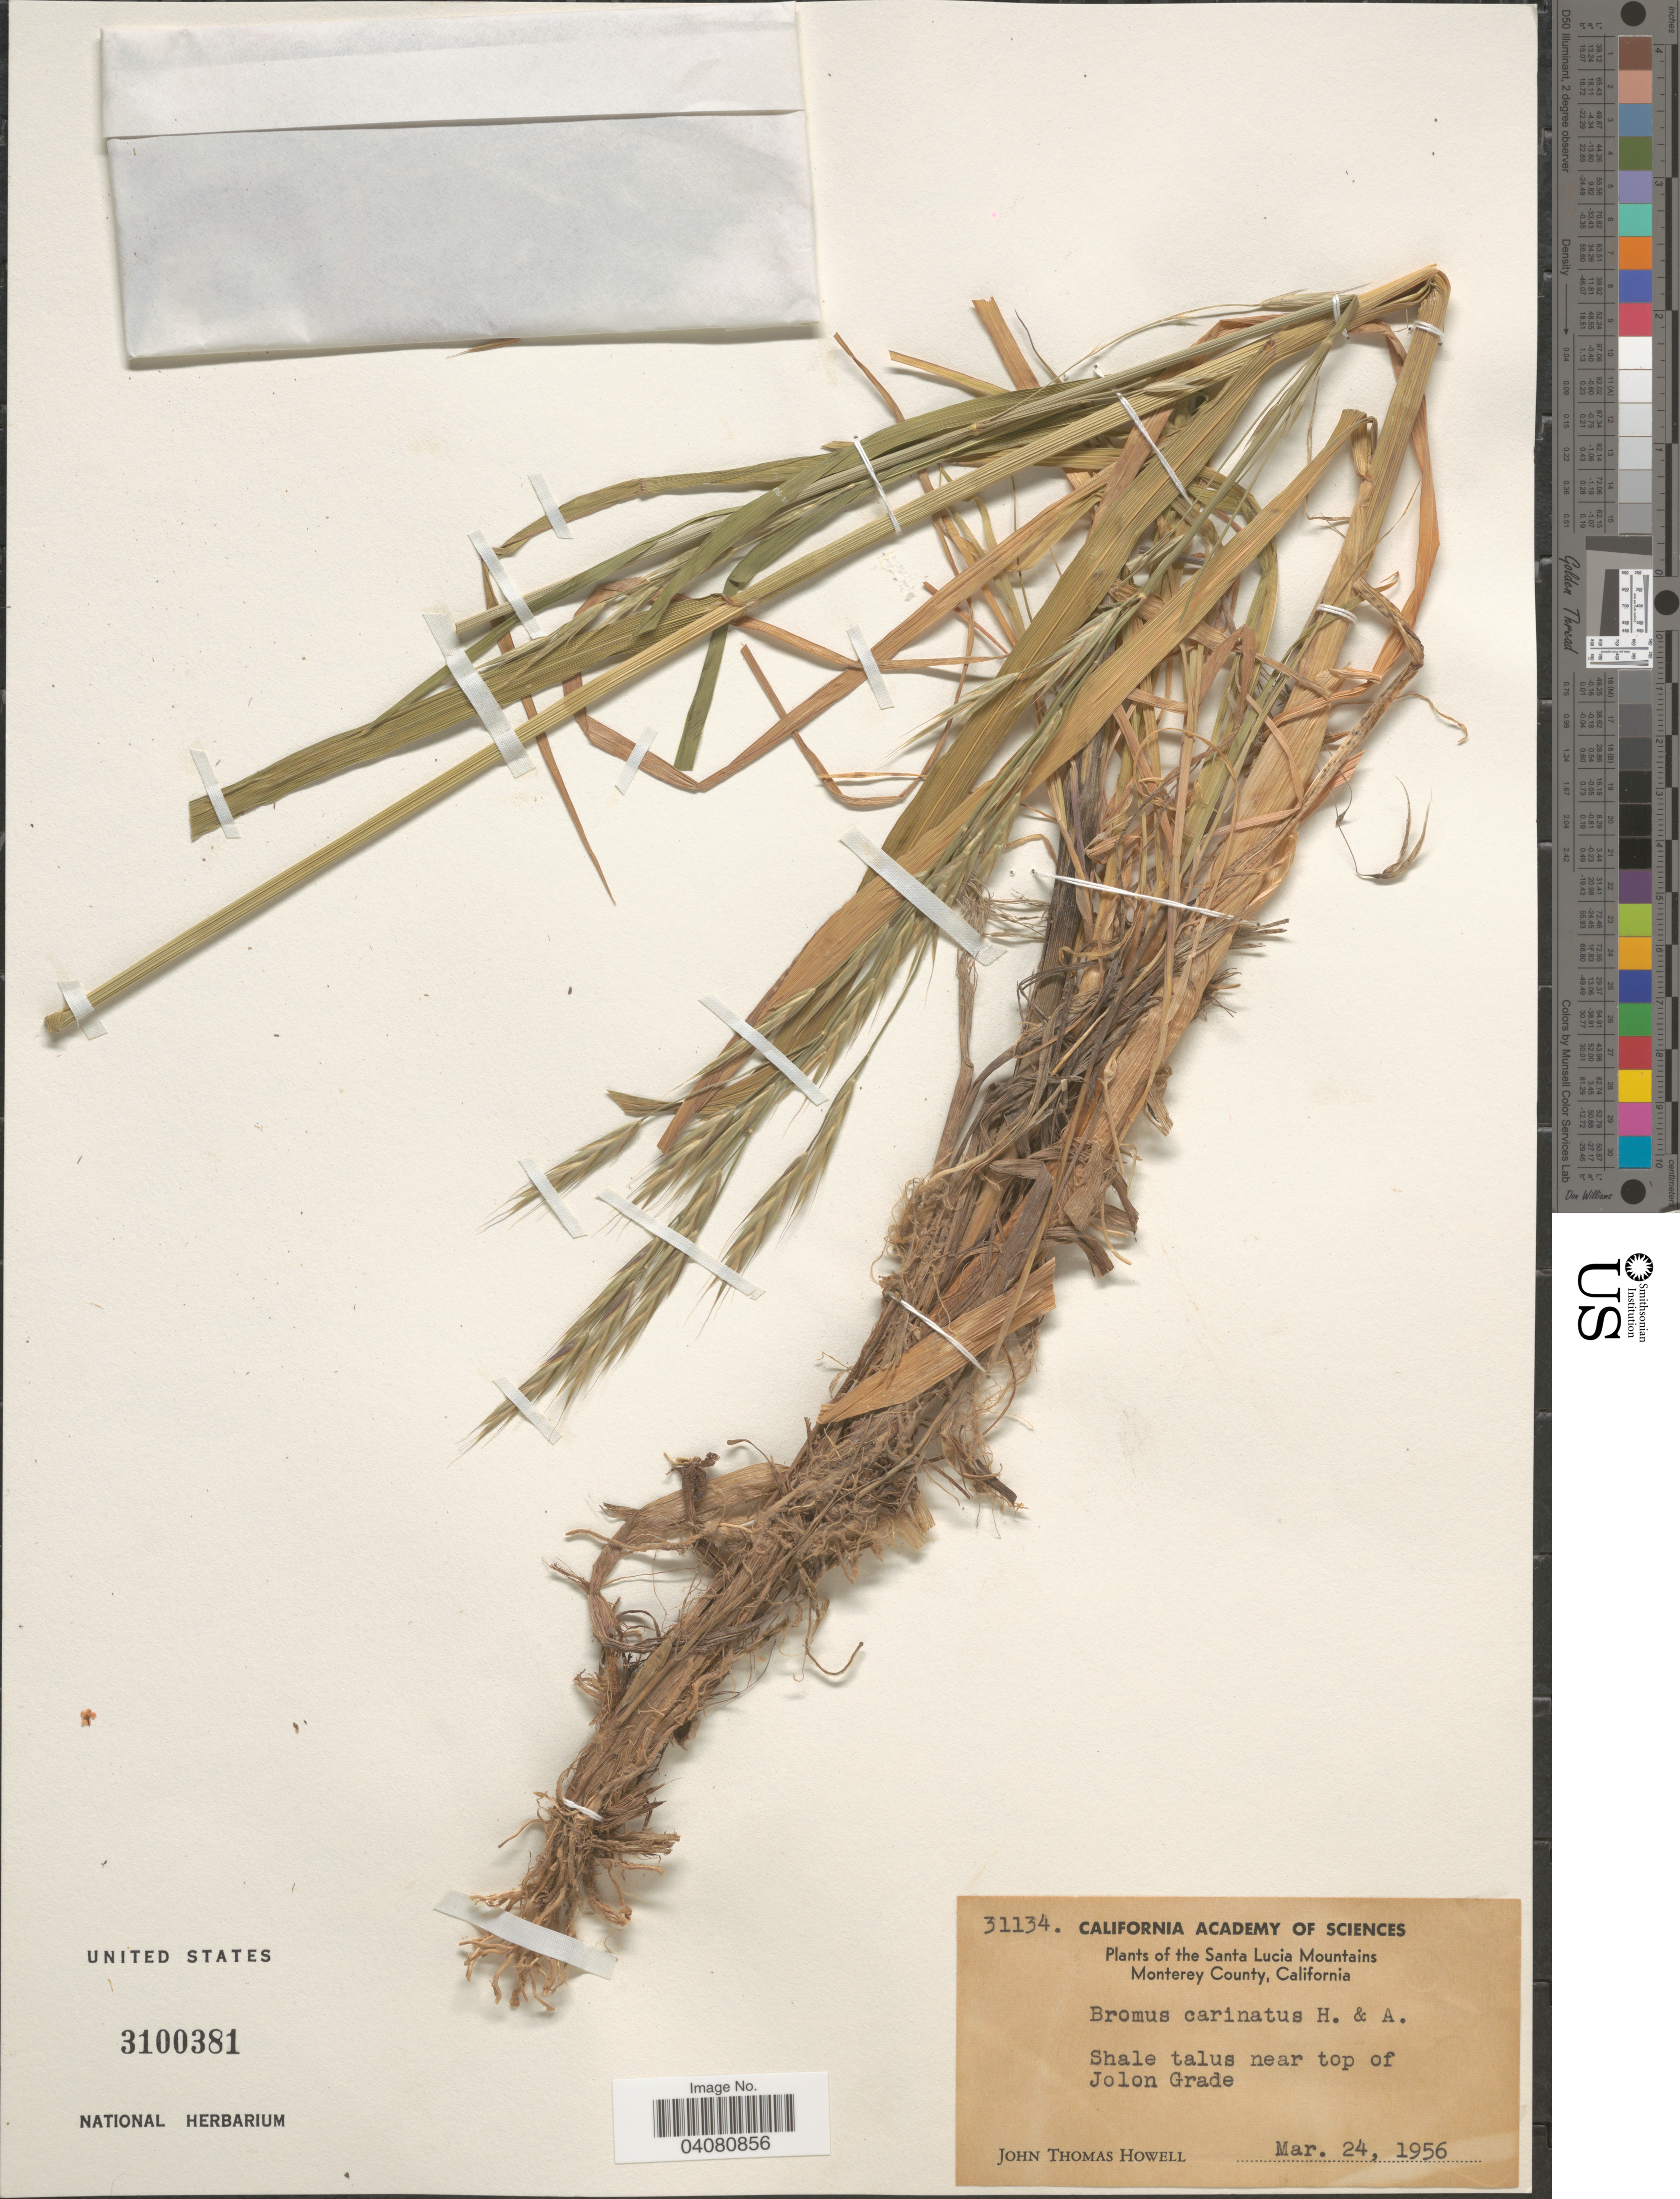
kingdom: Plantae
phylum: Tracheophyta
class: Liliopsida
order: Poales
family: Poaceae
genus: Bromus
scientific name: Bromus carinatus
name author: Hook. & Arn.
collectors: J. T. Howell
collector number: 31134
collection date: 1956-03-24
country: United States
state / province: California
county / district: Monterey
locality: Santa Lucia Mountains. Monterey County. Shale talus near top of Jolon Grade.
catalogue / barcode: US 3100381